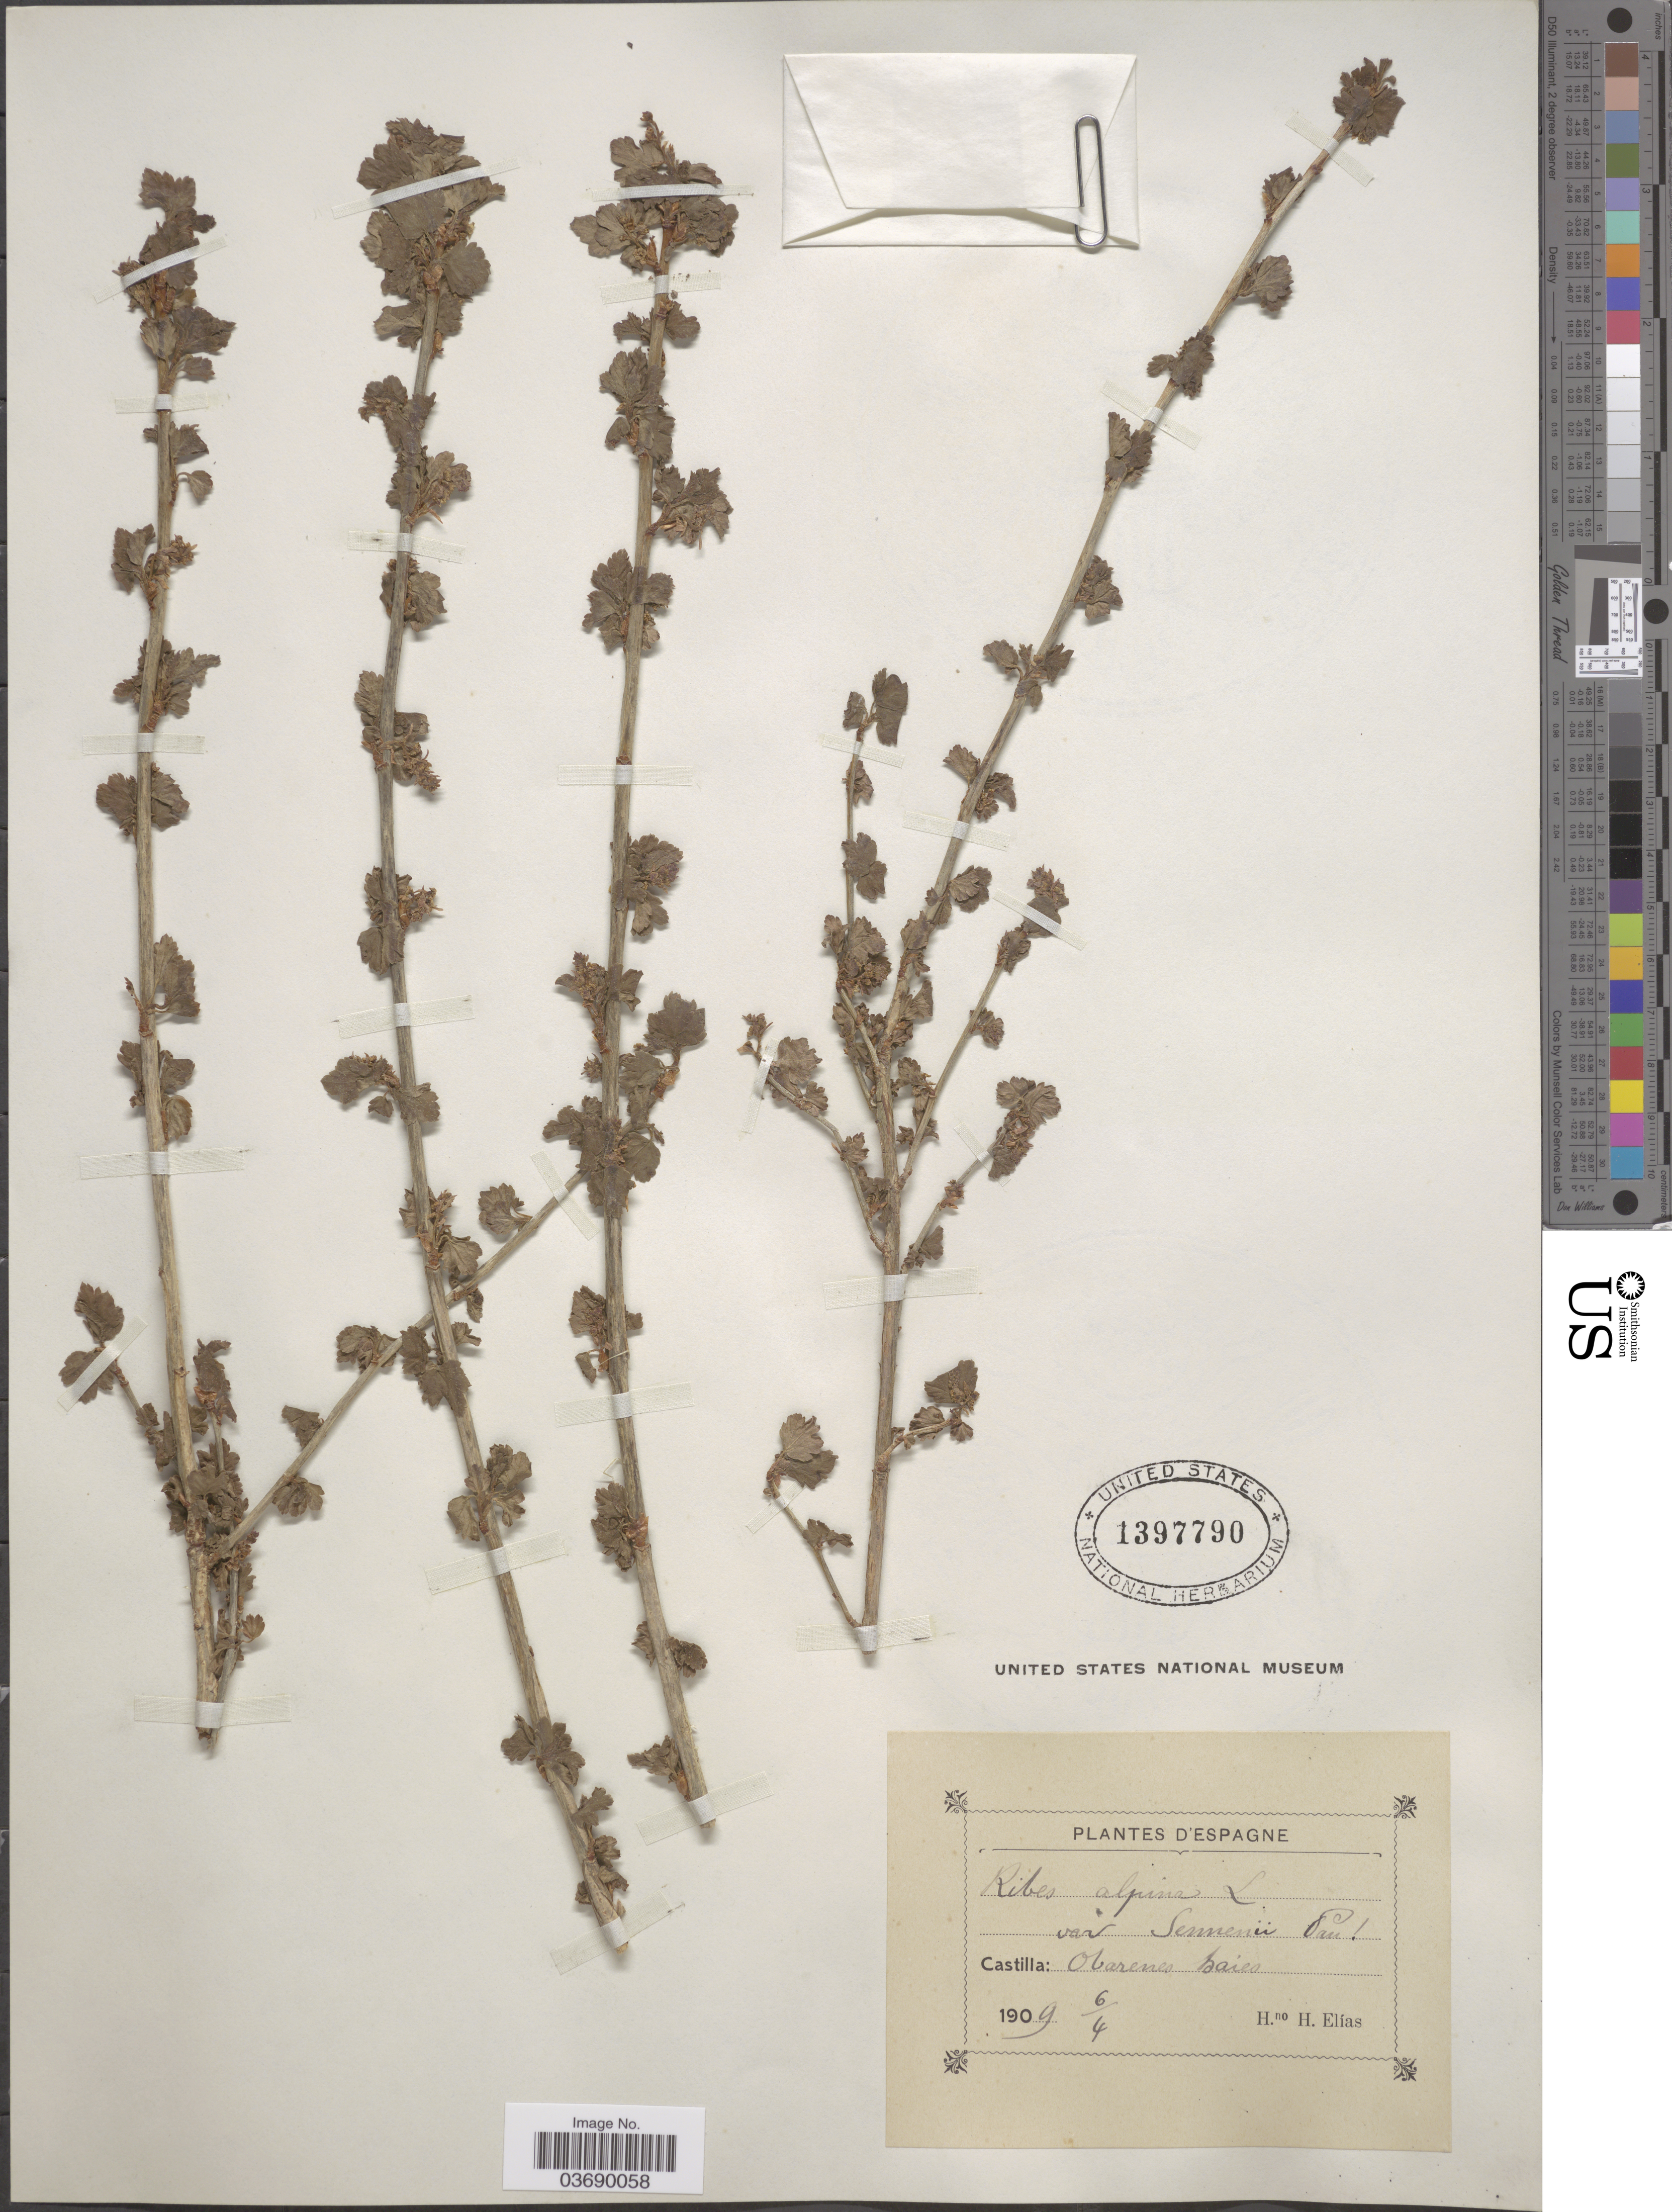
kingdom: Plantae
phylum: Tracheophyta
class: Magnoliopsida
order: Saxifragales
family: Grossulariaceae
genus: Ribes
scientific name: Ribes alpinum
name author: L.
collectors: H. Elías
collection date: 1909-04-06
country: Spain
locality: Espagne. Castilla: Obarenes baies.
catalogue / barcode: US 1397790